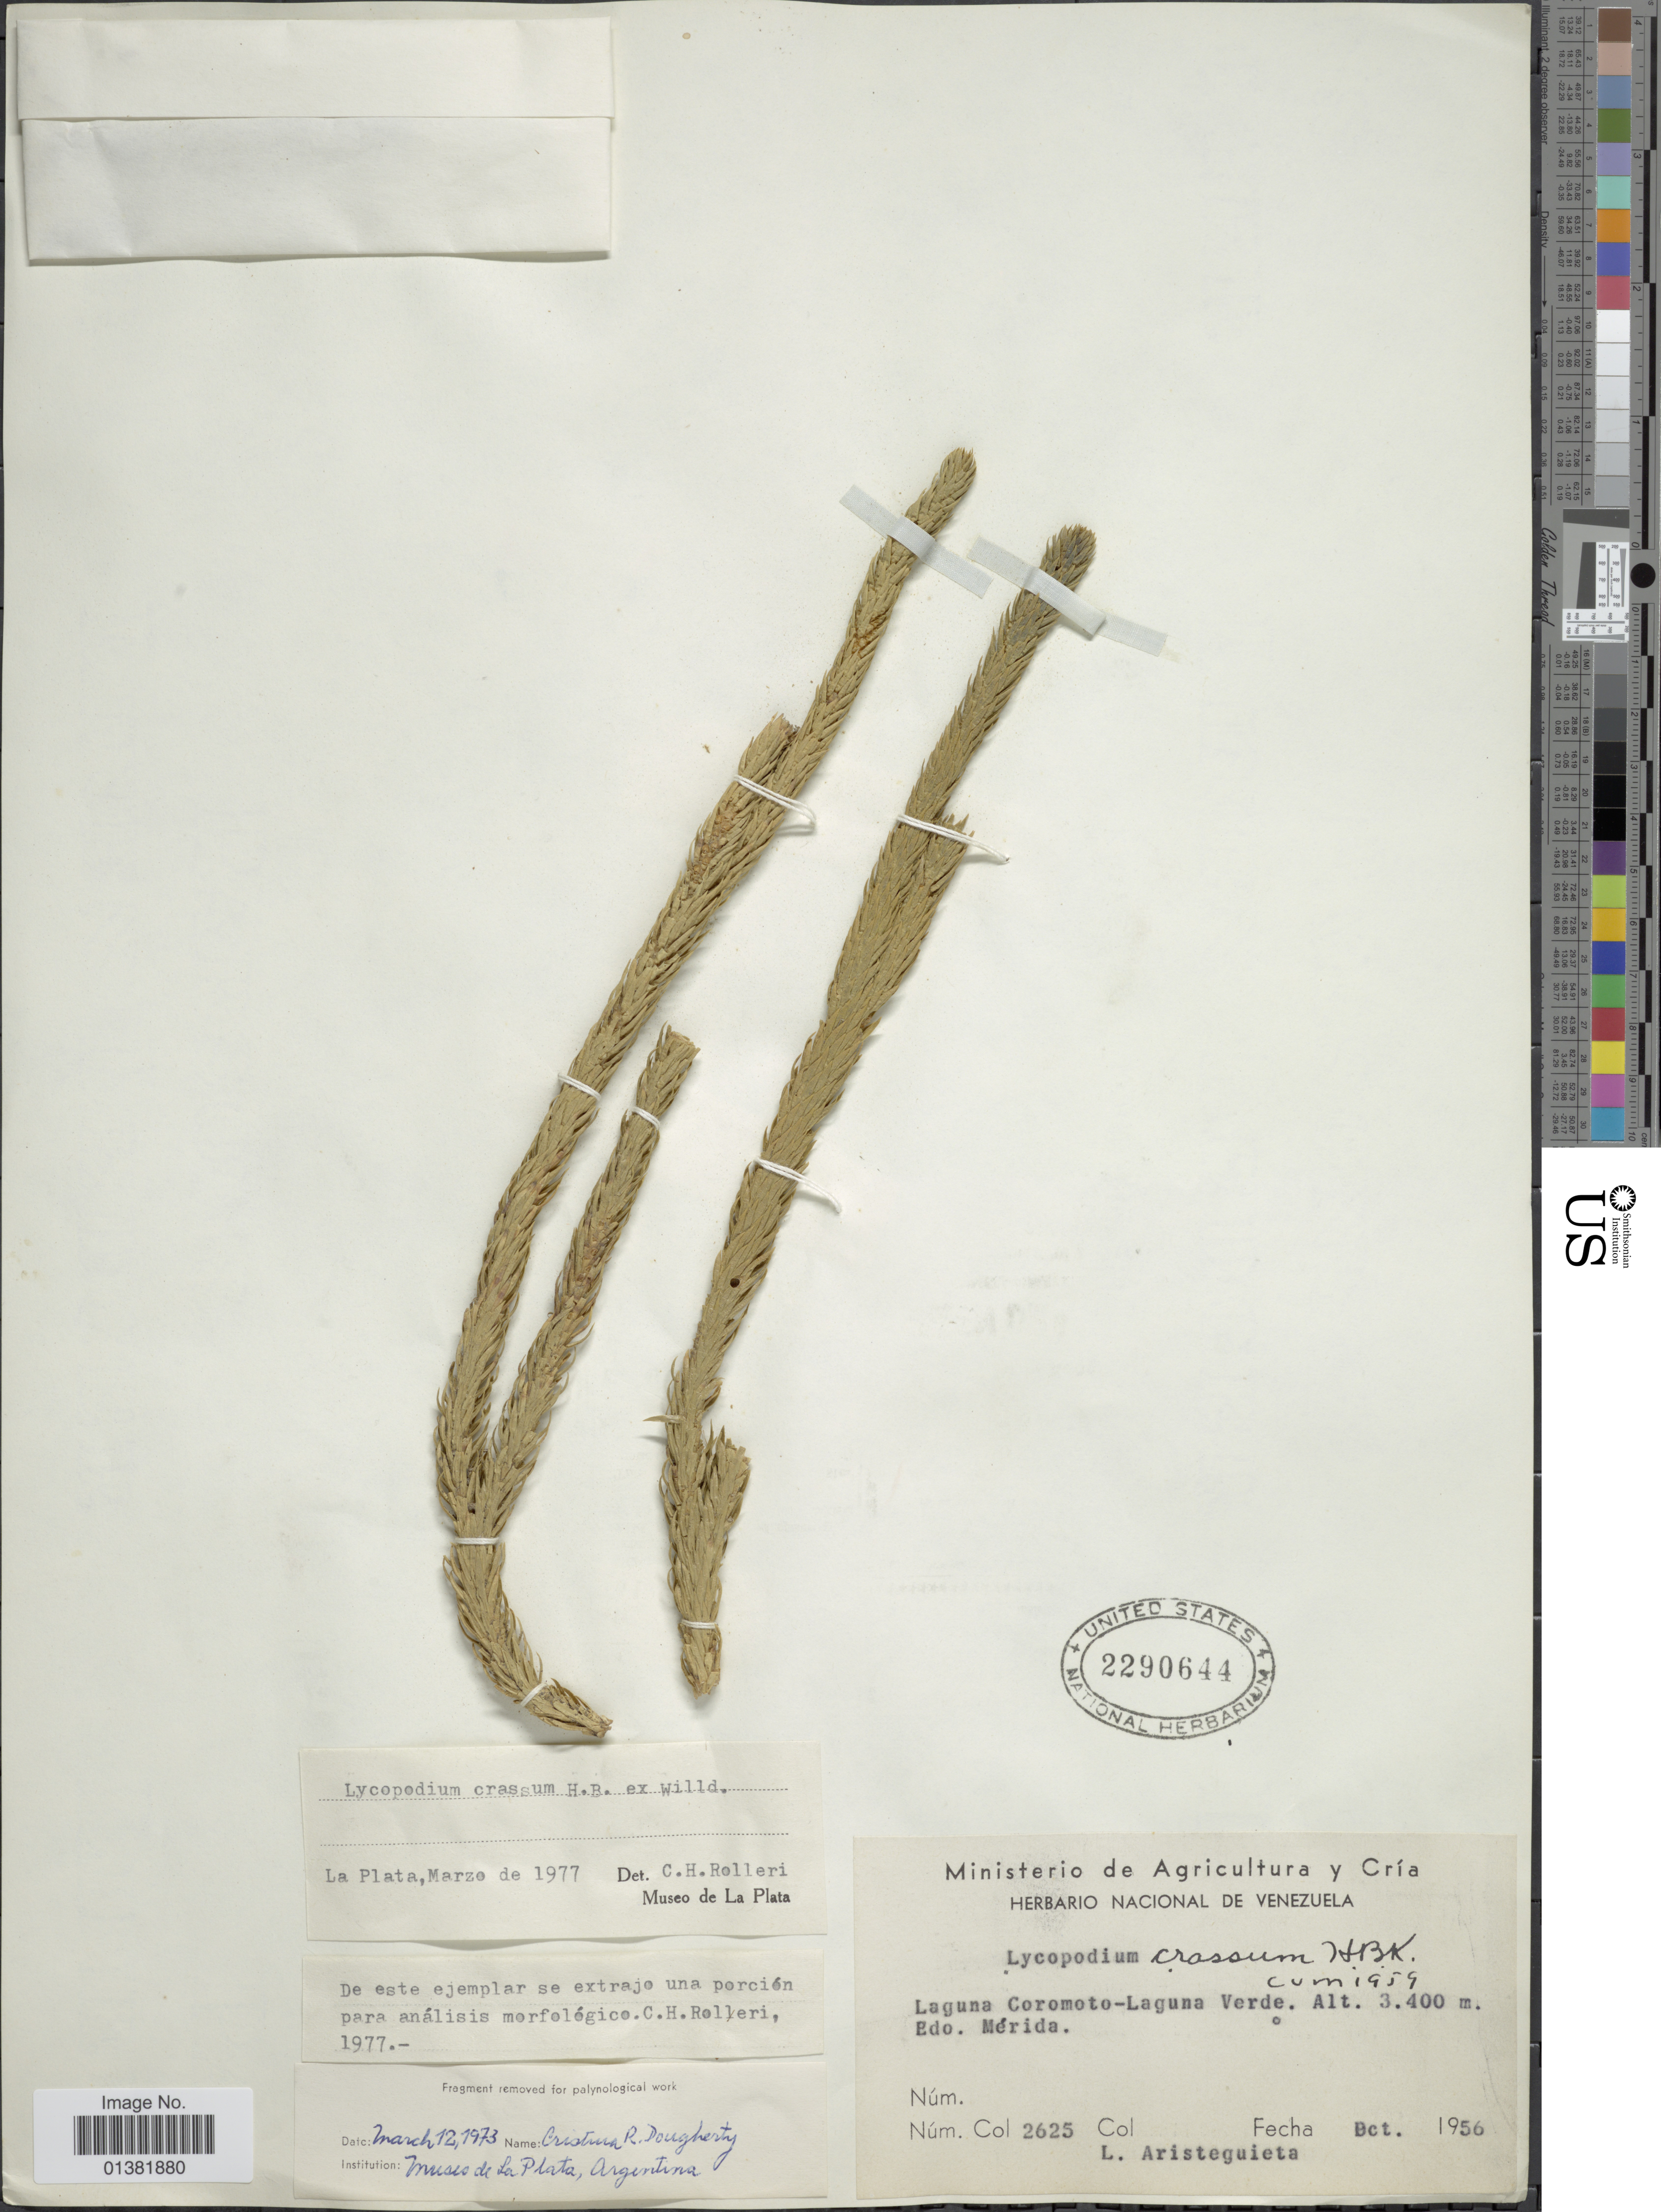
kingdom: Plantae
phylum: Tracheophyta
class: Lycopodiopsida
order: Lycopodiales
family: Lycopodiaceae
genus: Phlegmariurus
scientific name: Phlegmariurus crassus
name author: (Humb. & Bonpl. ex Willd.) B. Øllg.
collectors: L. Aristeguieta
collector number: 2625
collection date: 1956-10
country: Venezuela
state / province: Mérida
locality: Laguna Coromoto-Laguna Verde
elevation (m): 3400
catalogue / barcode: US 2290644